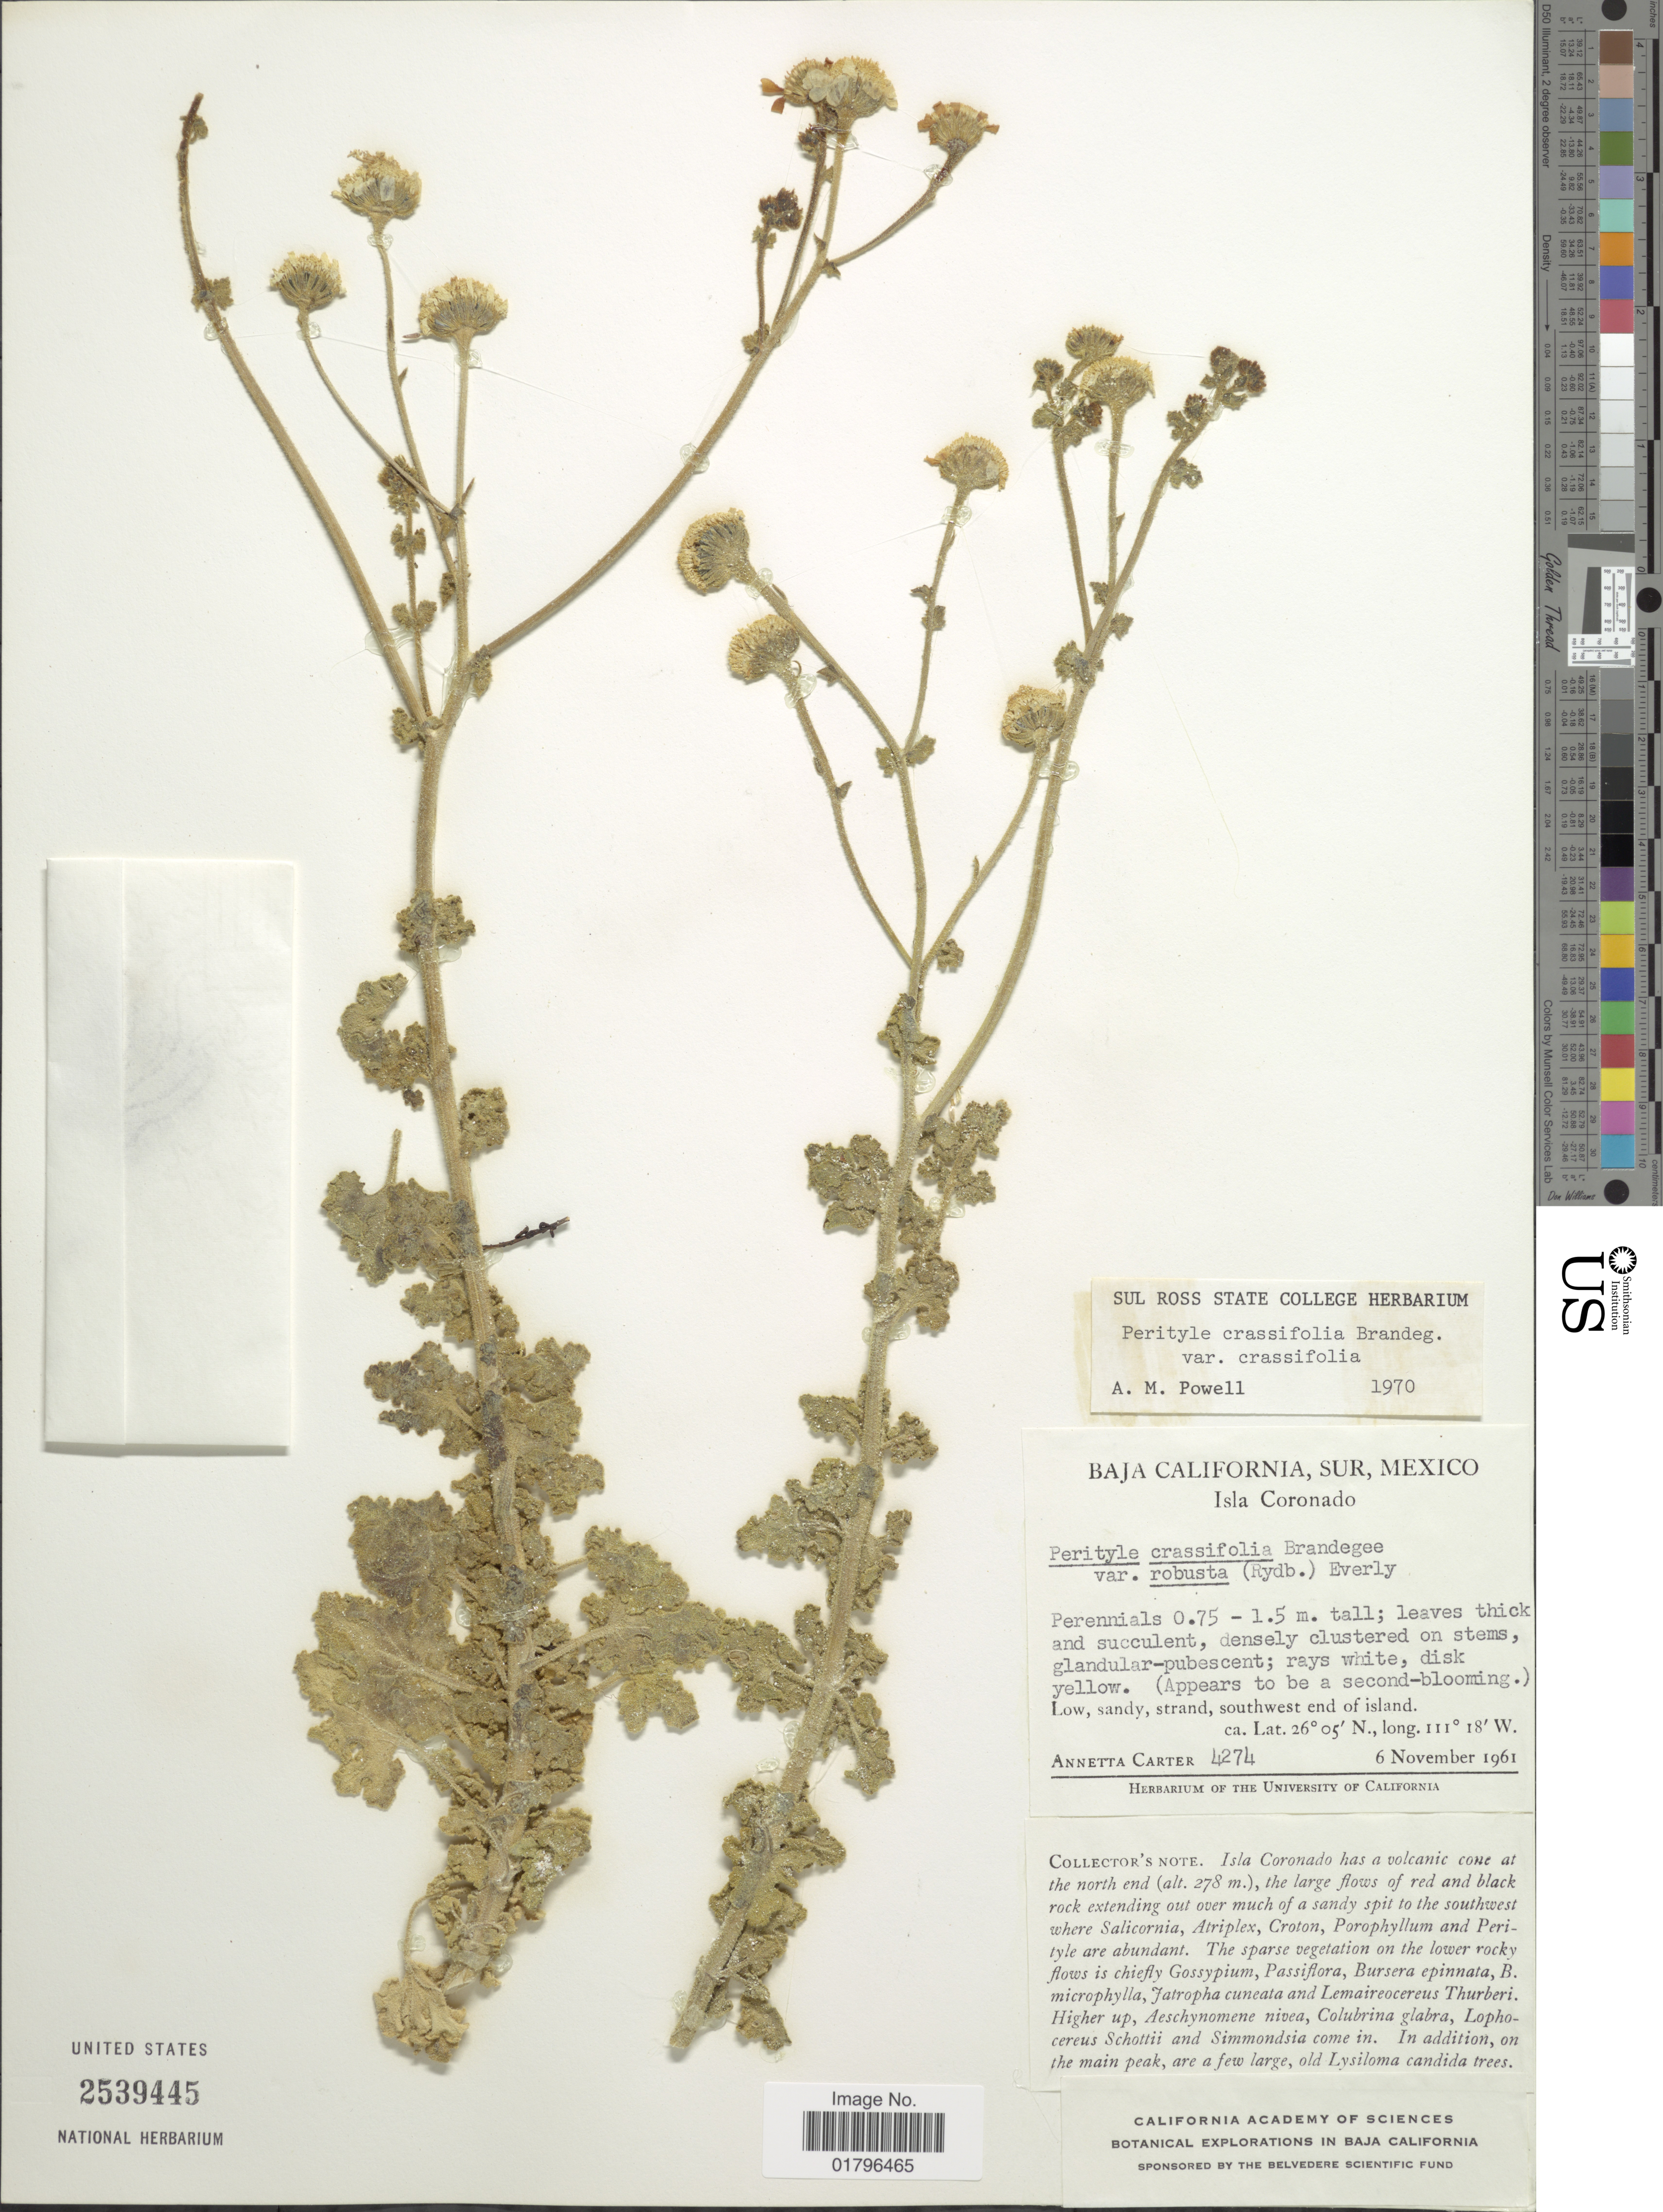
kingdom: Plantae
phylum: Tracheophyta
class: Magnoliopsida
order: Asterales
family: Asteraceae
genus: Perityle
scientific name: Perityle crassifolia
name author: Brandegee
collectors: A. Carter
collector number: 4274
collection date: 1961-11-06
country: Mexico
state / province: Baja California Sur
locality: Southwes end of island. isla Coronado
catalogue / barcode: US 2539445